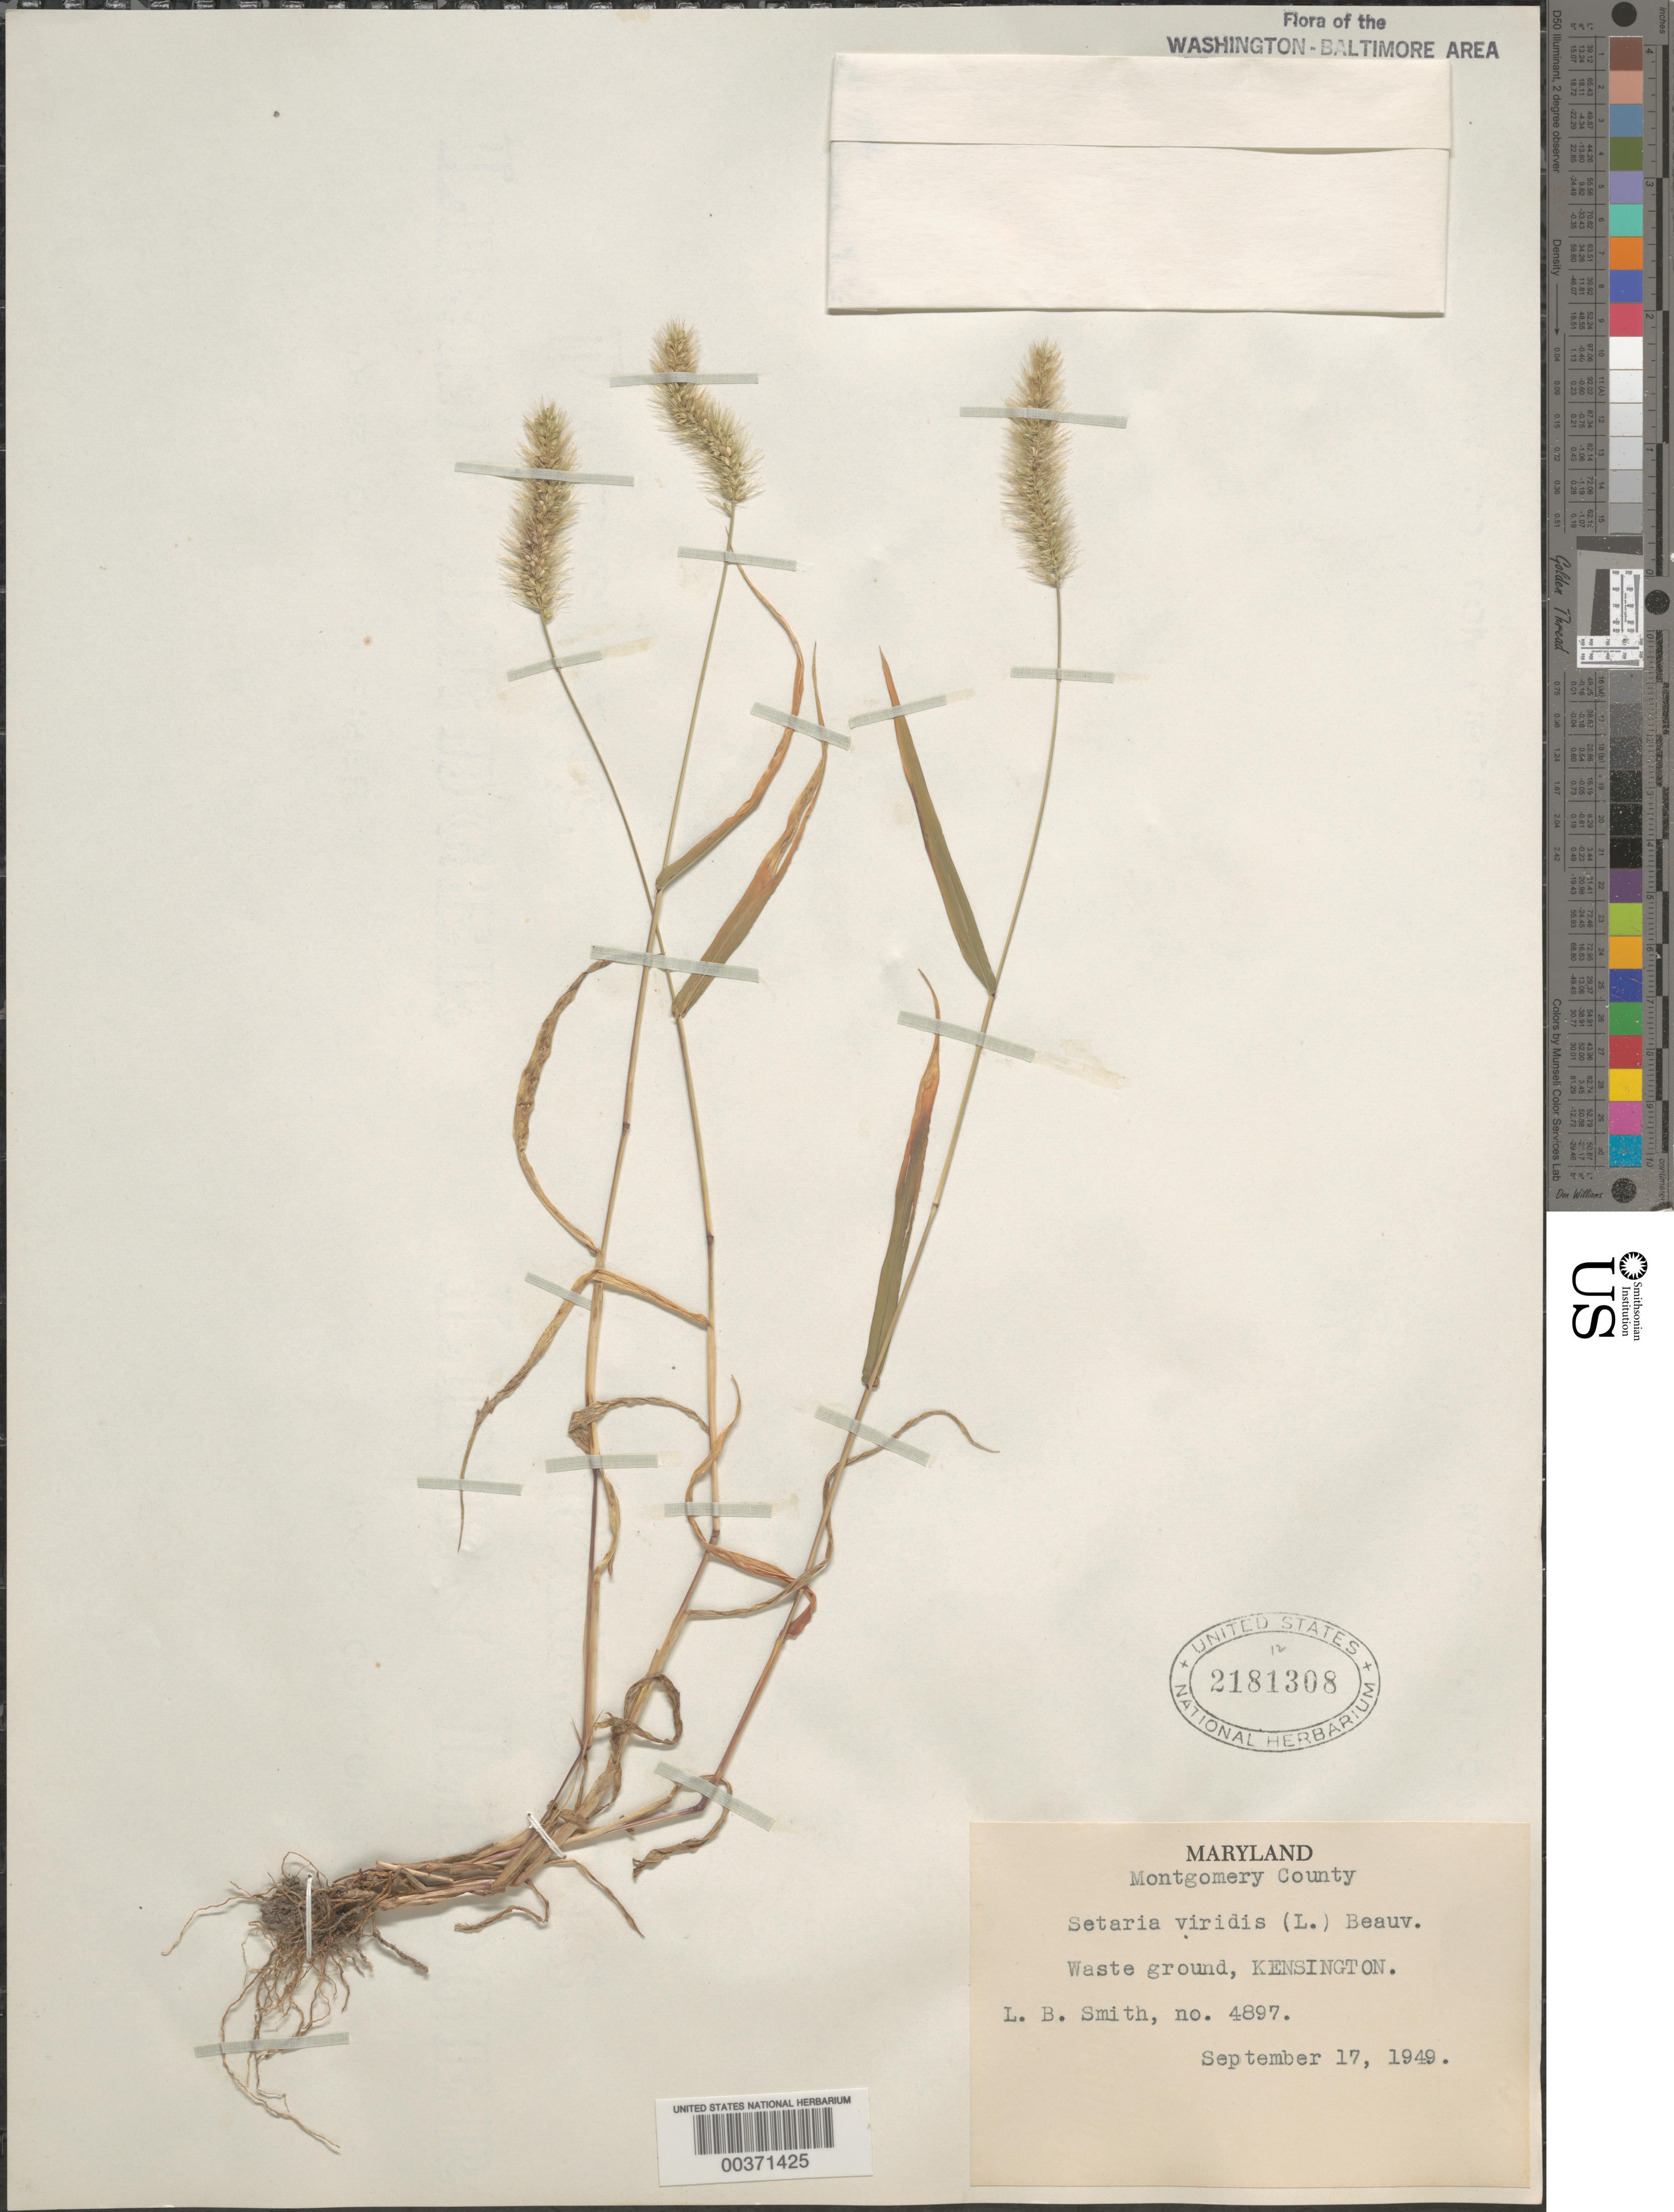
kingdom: Plantae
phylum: Tracheophyta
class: Liliopsida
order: Poales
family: Poaceae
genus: Setaria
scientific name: Setaria viridis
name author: (L.) P. Beauv.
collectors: L. Smith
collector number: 4897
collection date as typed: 17 Sep 1949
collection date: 1949-09-17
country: United States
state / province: Maryland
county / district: Montgomery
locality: Kensington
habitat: Waste ground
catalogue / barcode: US 2181308